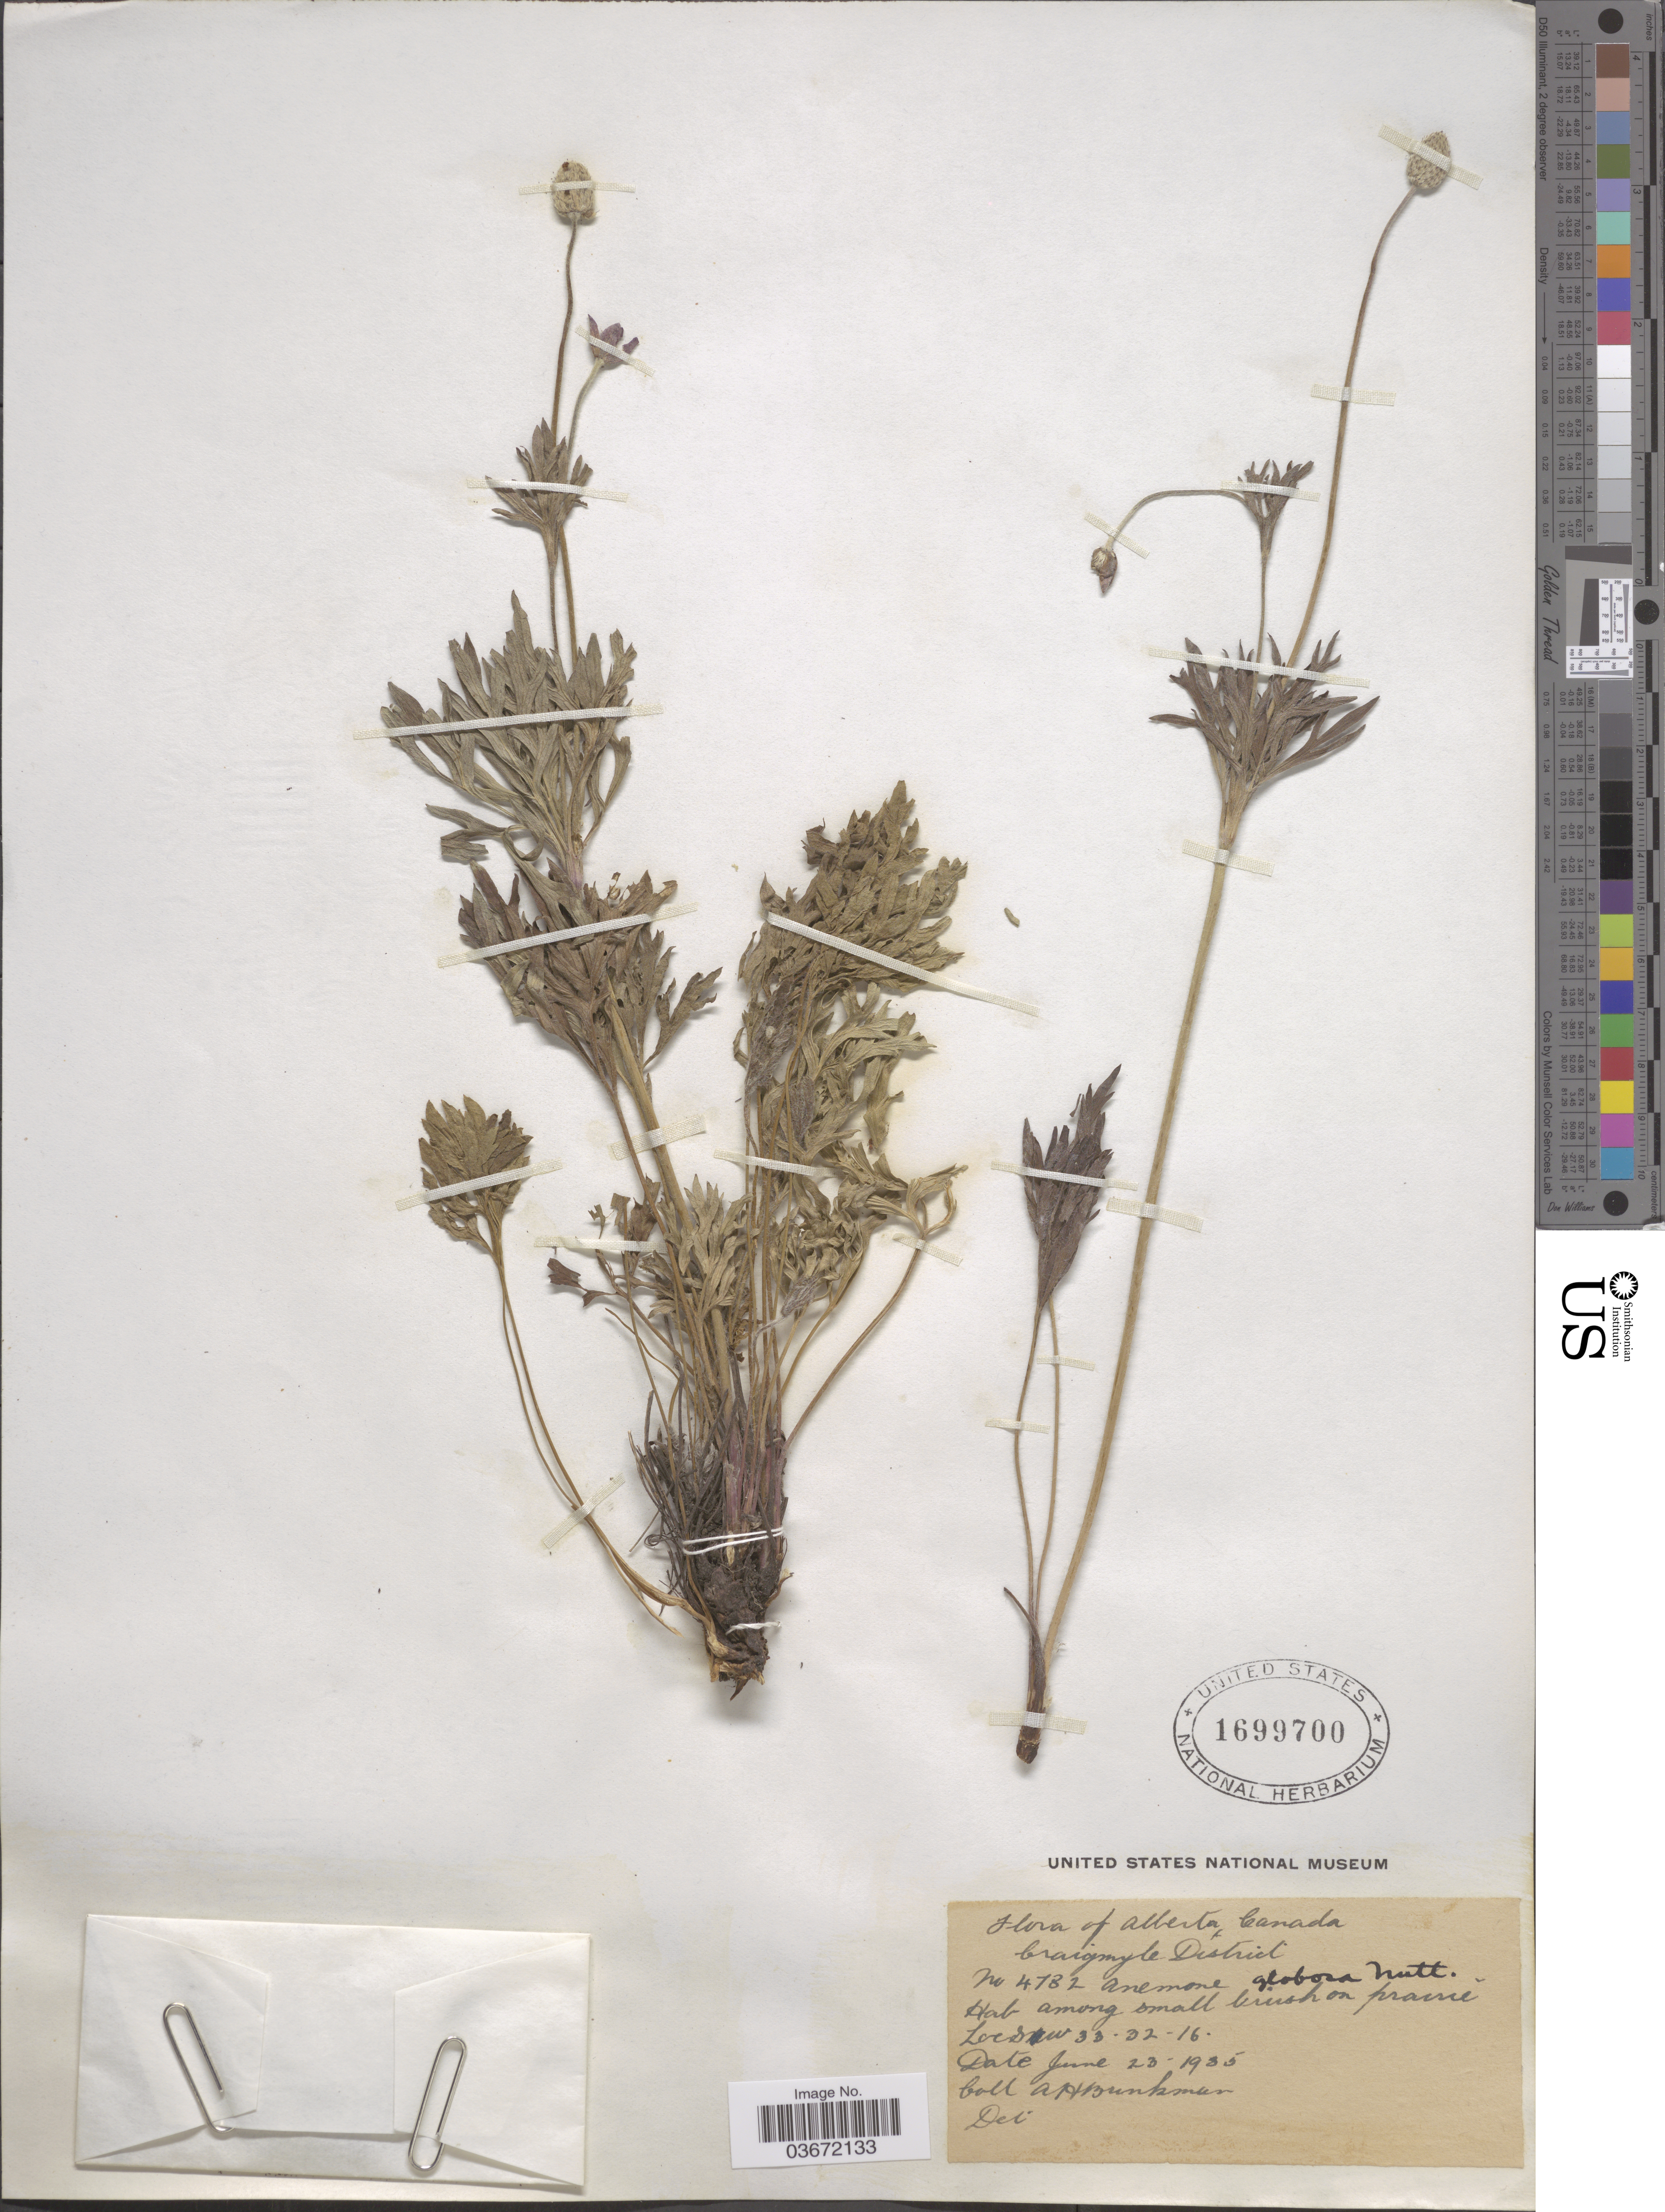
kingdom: Plantae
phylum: Tracheophyta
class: Magnoliopsida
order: Ranunculales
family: Ranunculaceae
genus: Anemone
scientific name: Anemone multifida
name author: Poir.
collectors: A. Brinkman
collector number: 4782*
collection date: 1935-06-23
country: Canada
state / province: Alberta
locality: Craigmyle District. S.W. 33-32-16.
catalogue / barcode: US 1699700